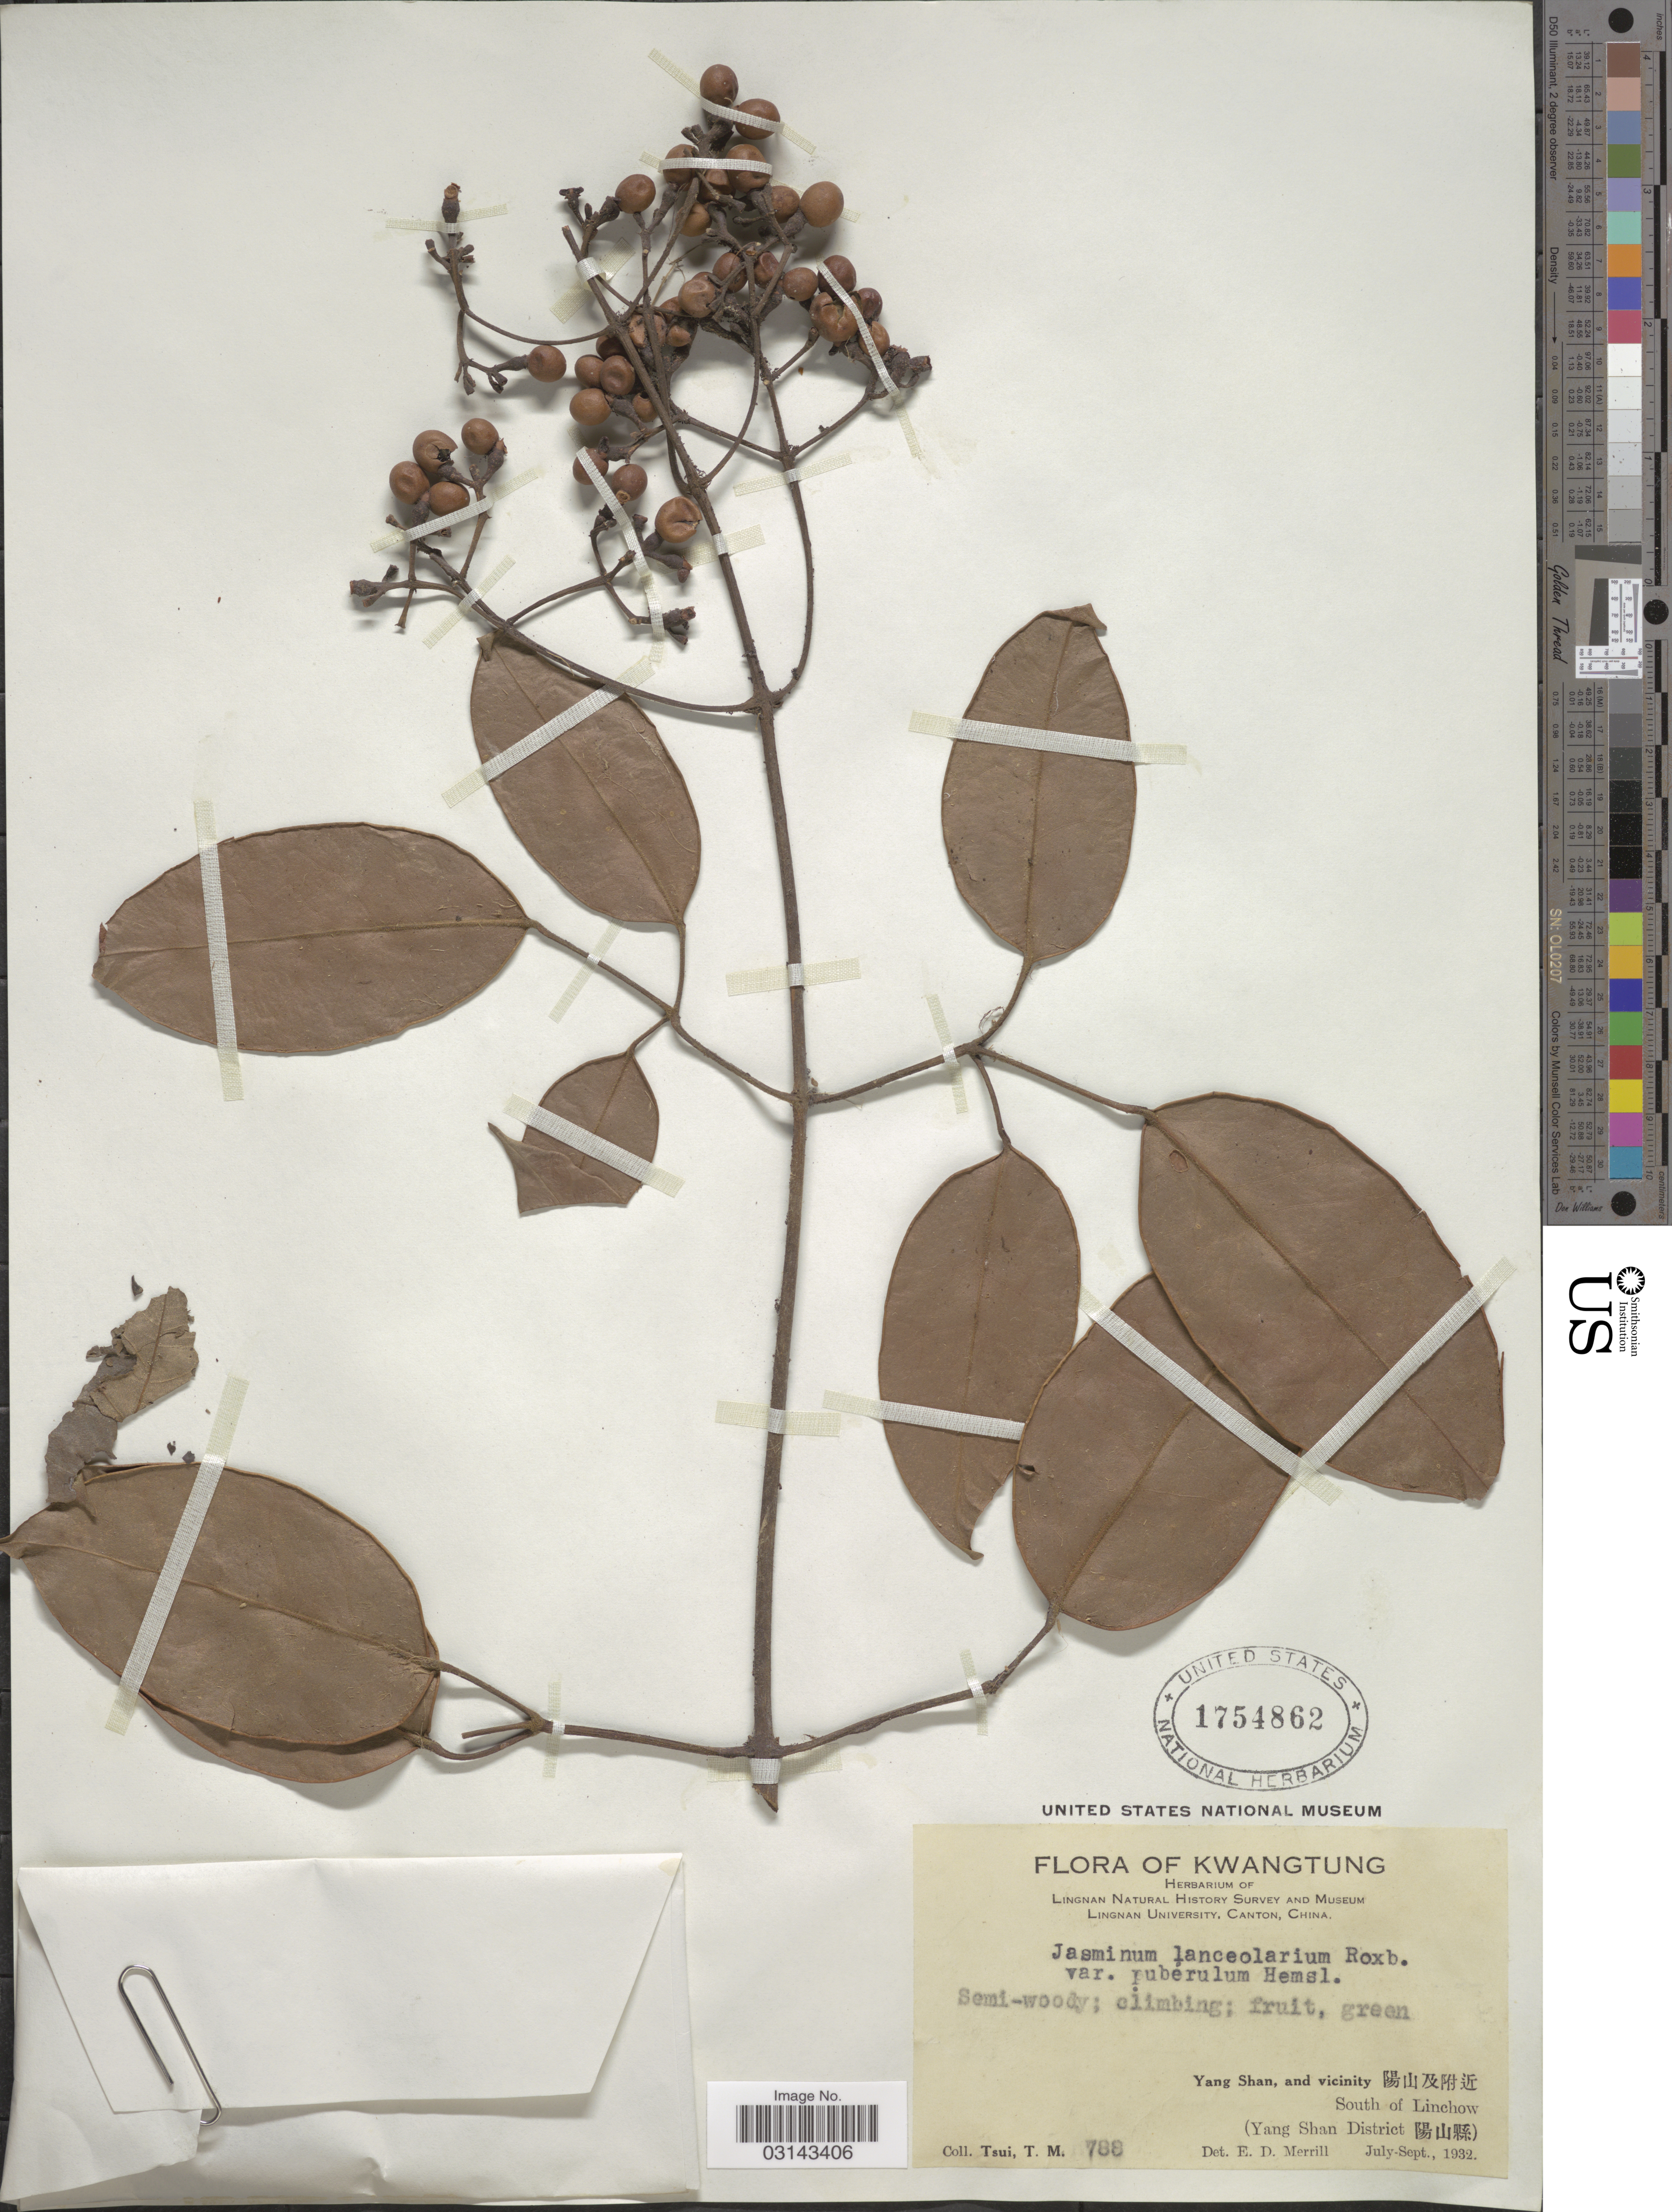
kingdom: Plantae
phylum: Tracheophyta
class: Magnoliopsida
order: Lamiales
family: Oleaceae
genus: Jasminum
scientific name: Jasminum lanceolarium var. puberulum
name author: Hemsl.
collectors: T. Tsui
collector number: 788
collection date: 1932-07/1932-09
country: China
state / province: Guangdong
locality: Kwatung.Yang Shan, and vicinity South of Linchow (Yang Shan District).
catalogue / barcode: US 1754862